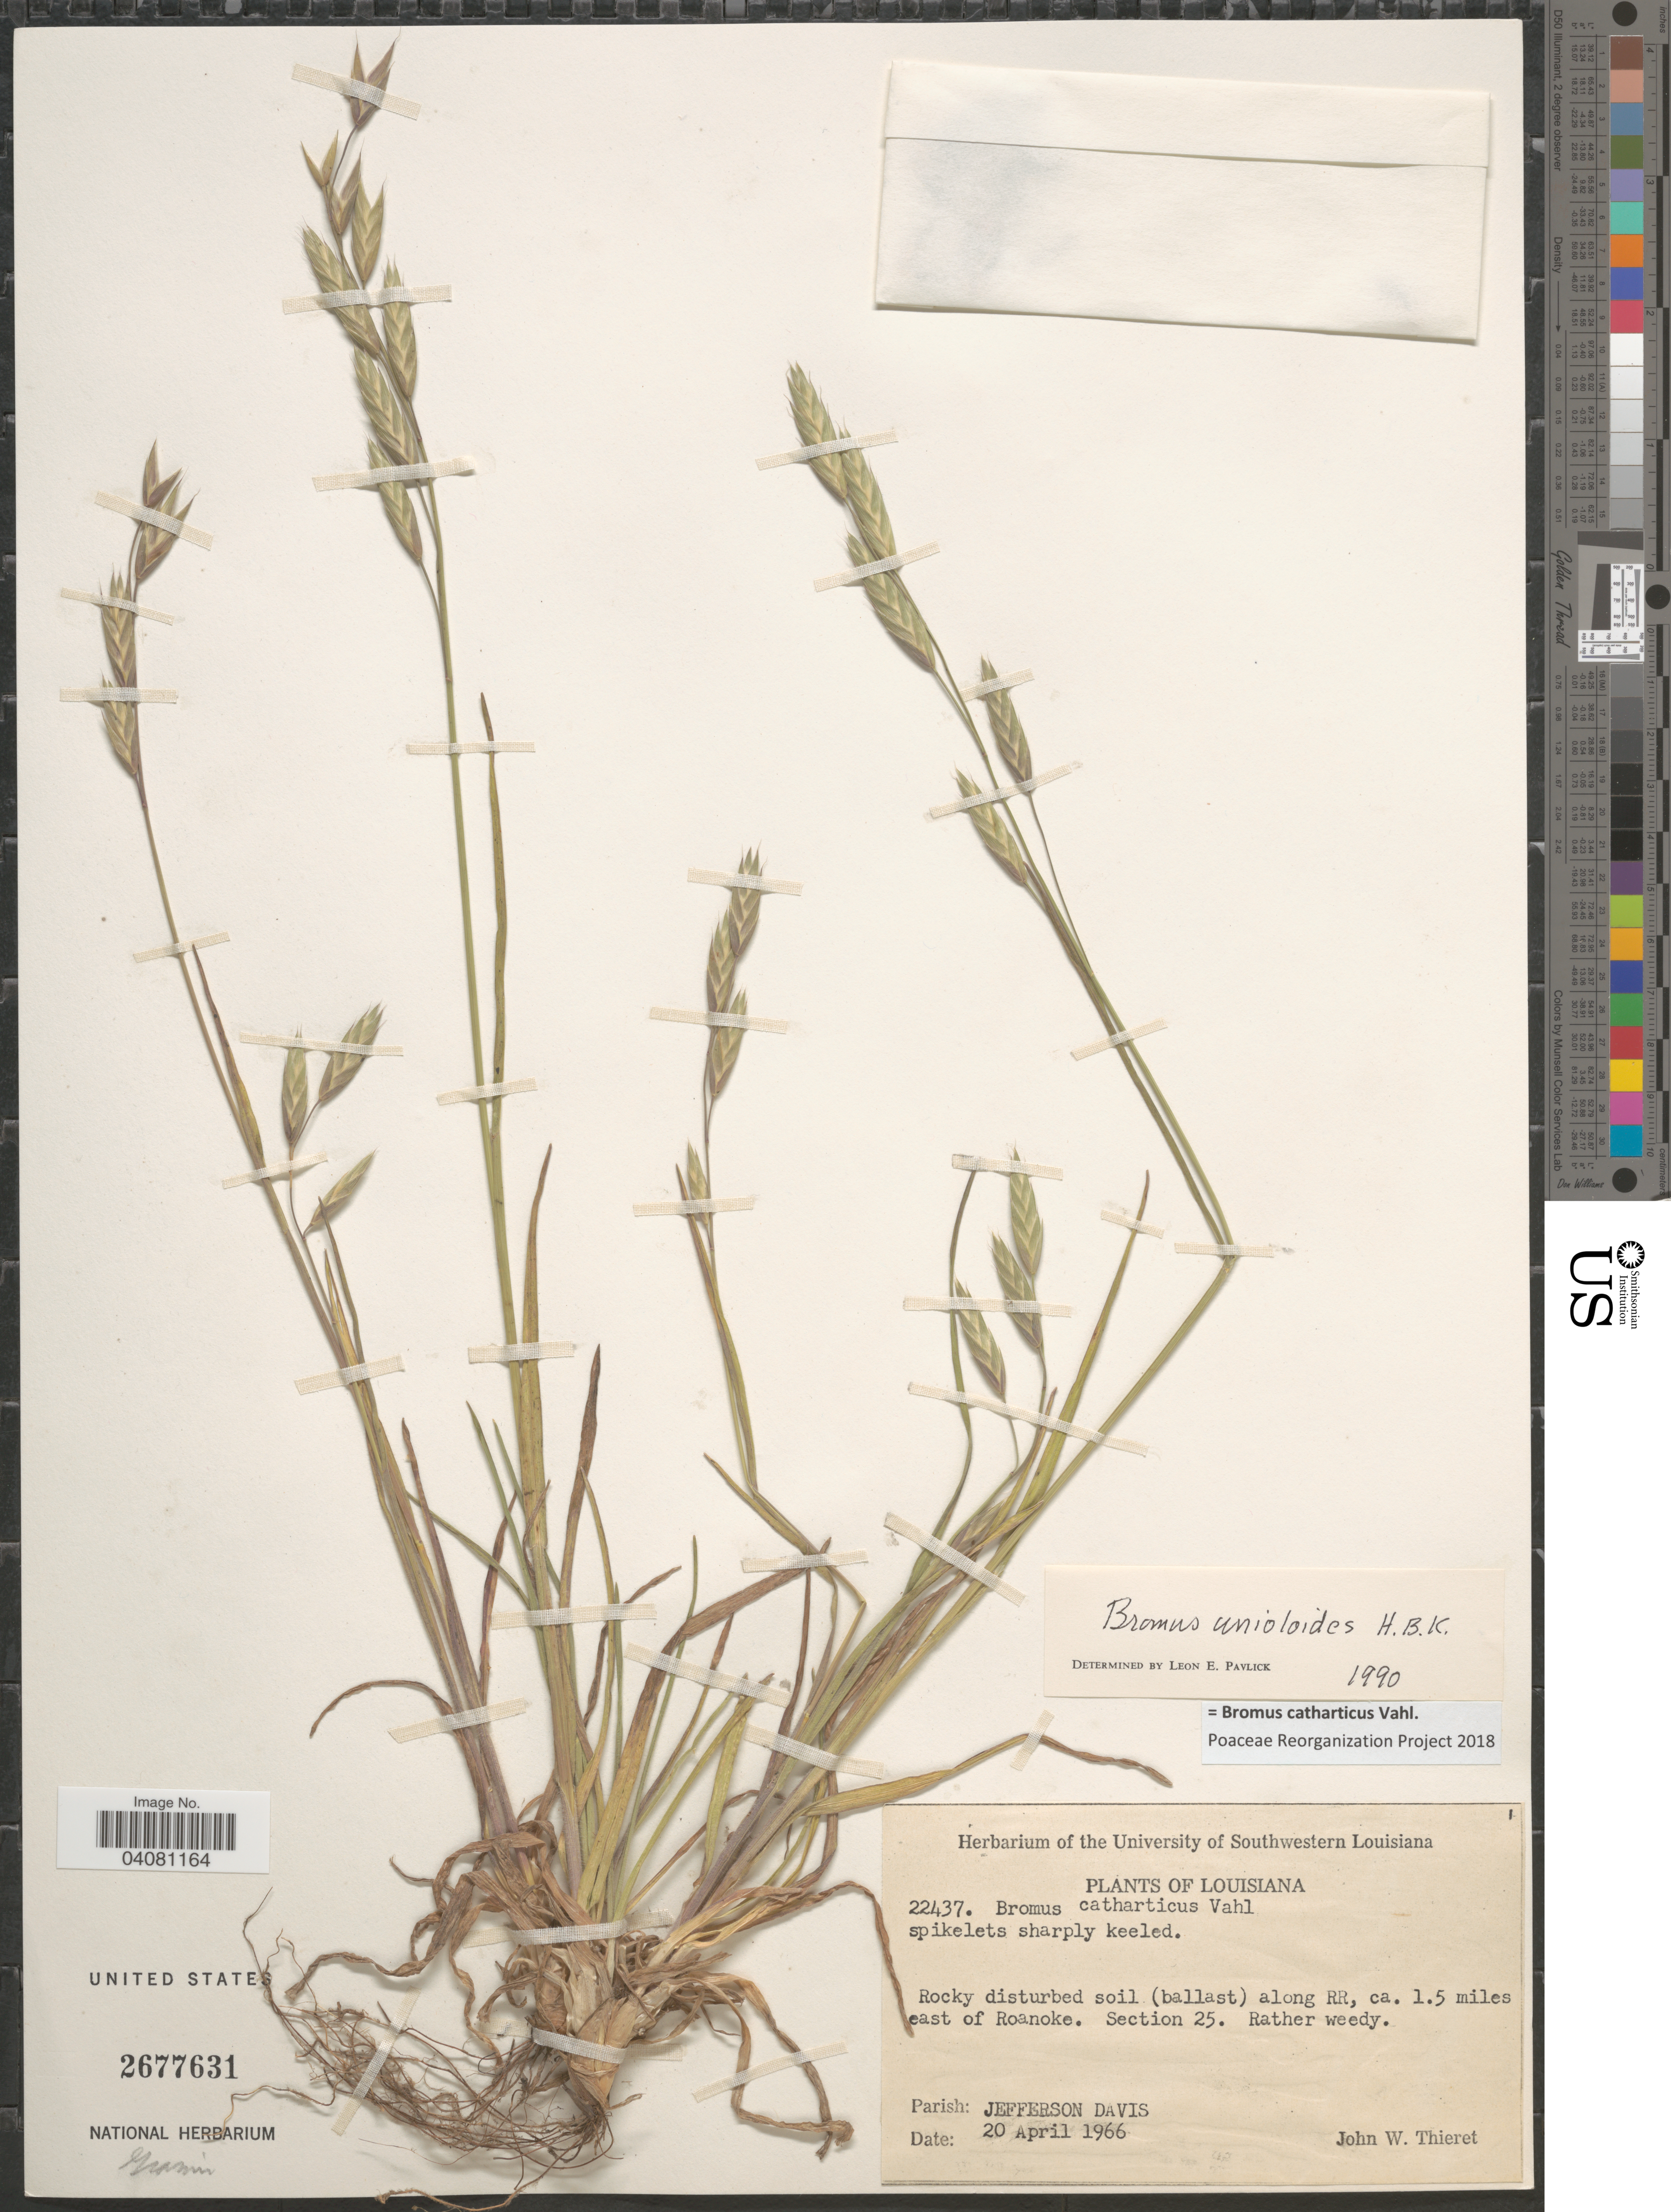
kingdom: Plantae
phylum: Tracheophyta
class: Liliopsida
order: Poales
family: Poaceae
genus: Bromus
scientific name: Bromus catharticus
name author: Vahl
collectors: J. W. Thieret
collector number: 22437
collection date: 1966-04-20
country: United States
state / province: Louisiana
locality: Rocky disturbed soil (ballast) along RR, ca. 1.5 miles east of Roanoke. Section 25. Parish: Jefferson Davis.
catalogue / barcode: US 2677631